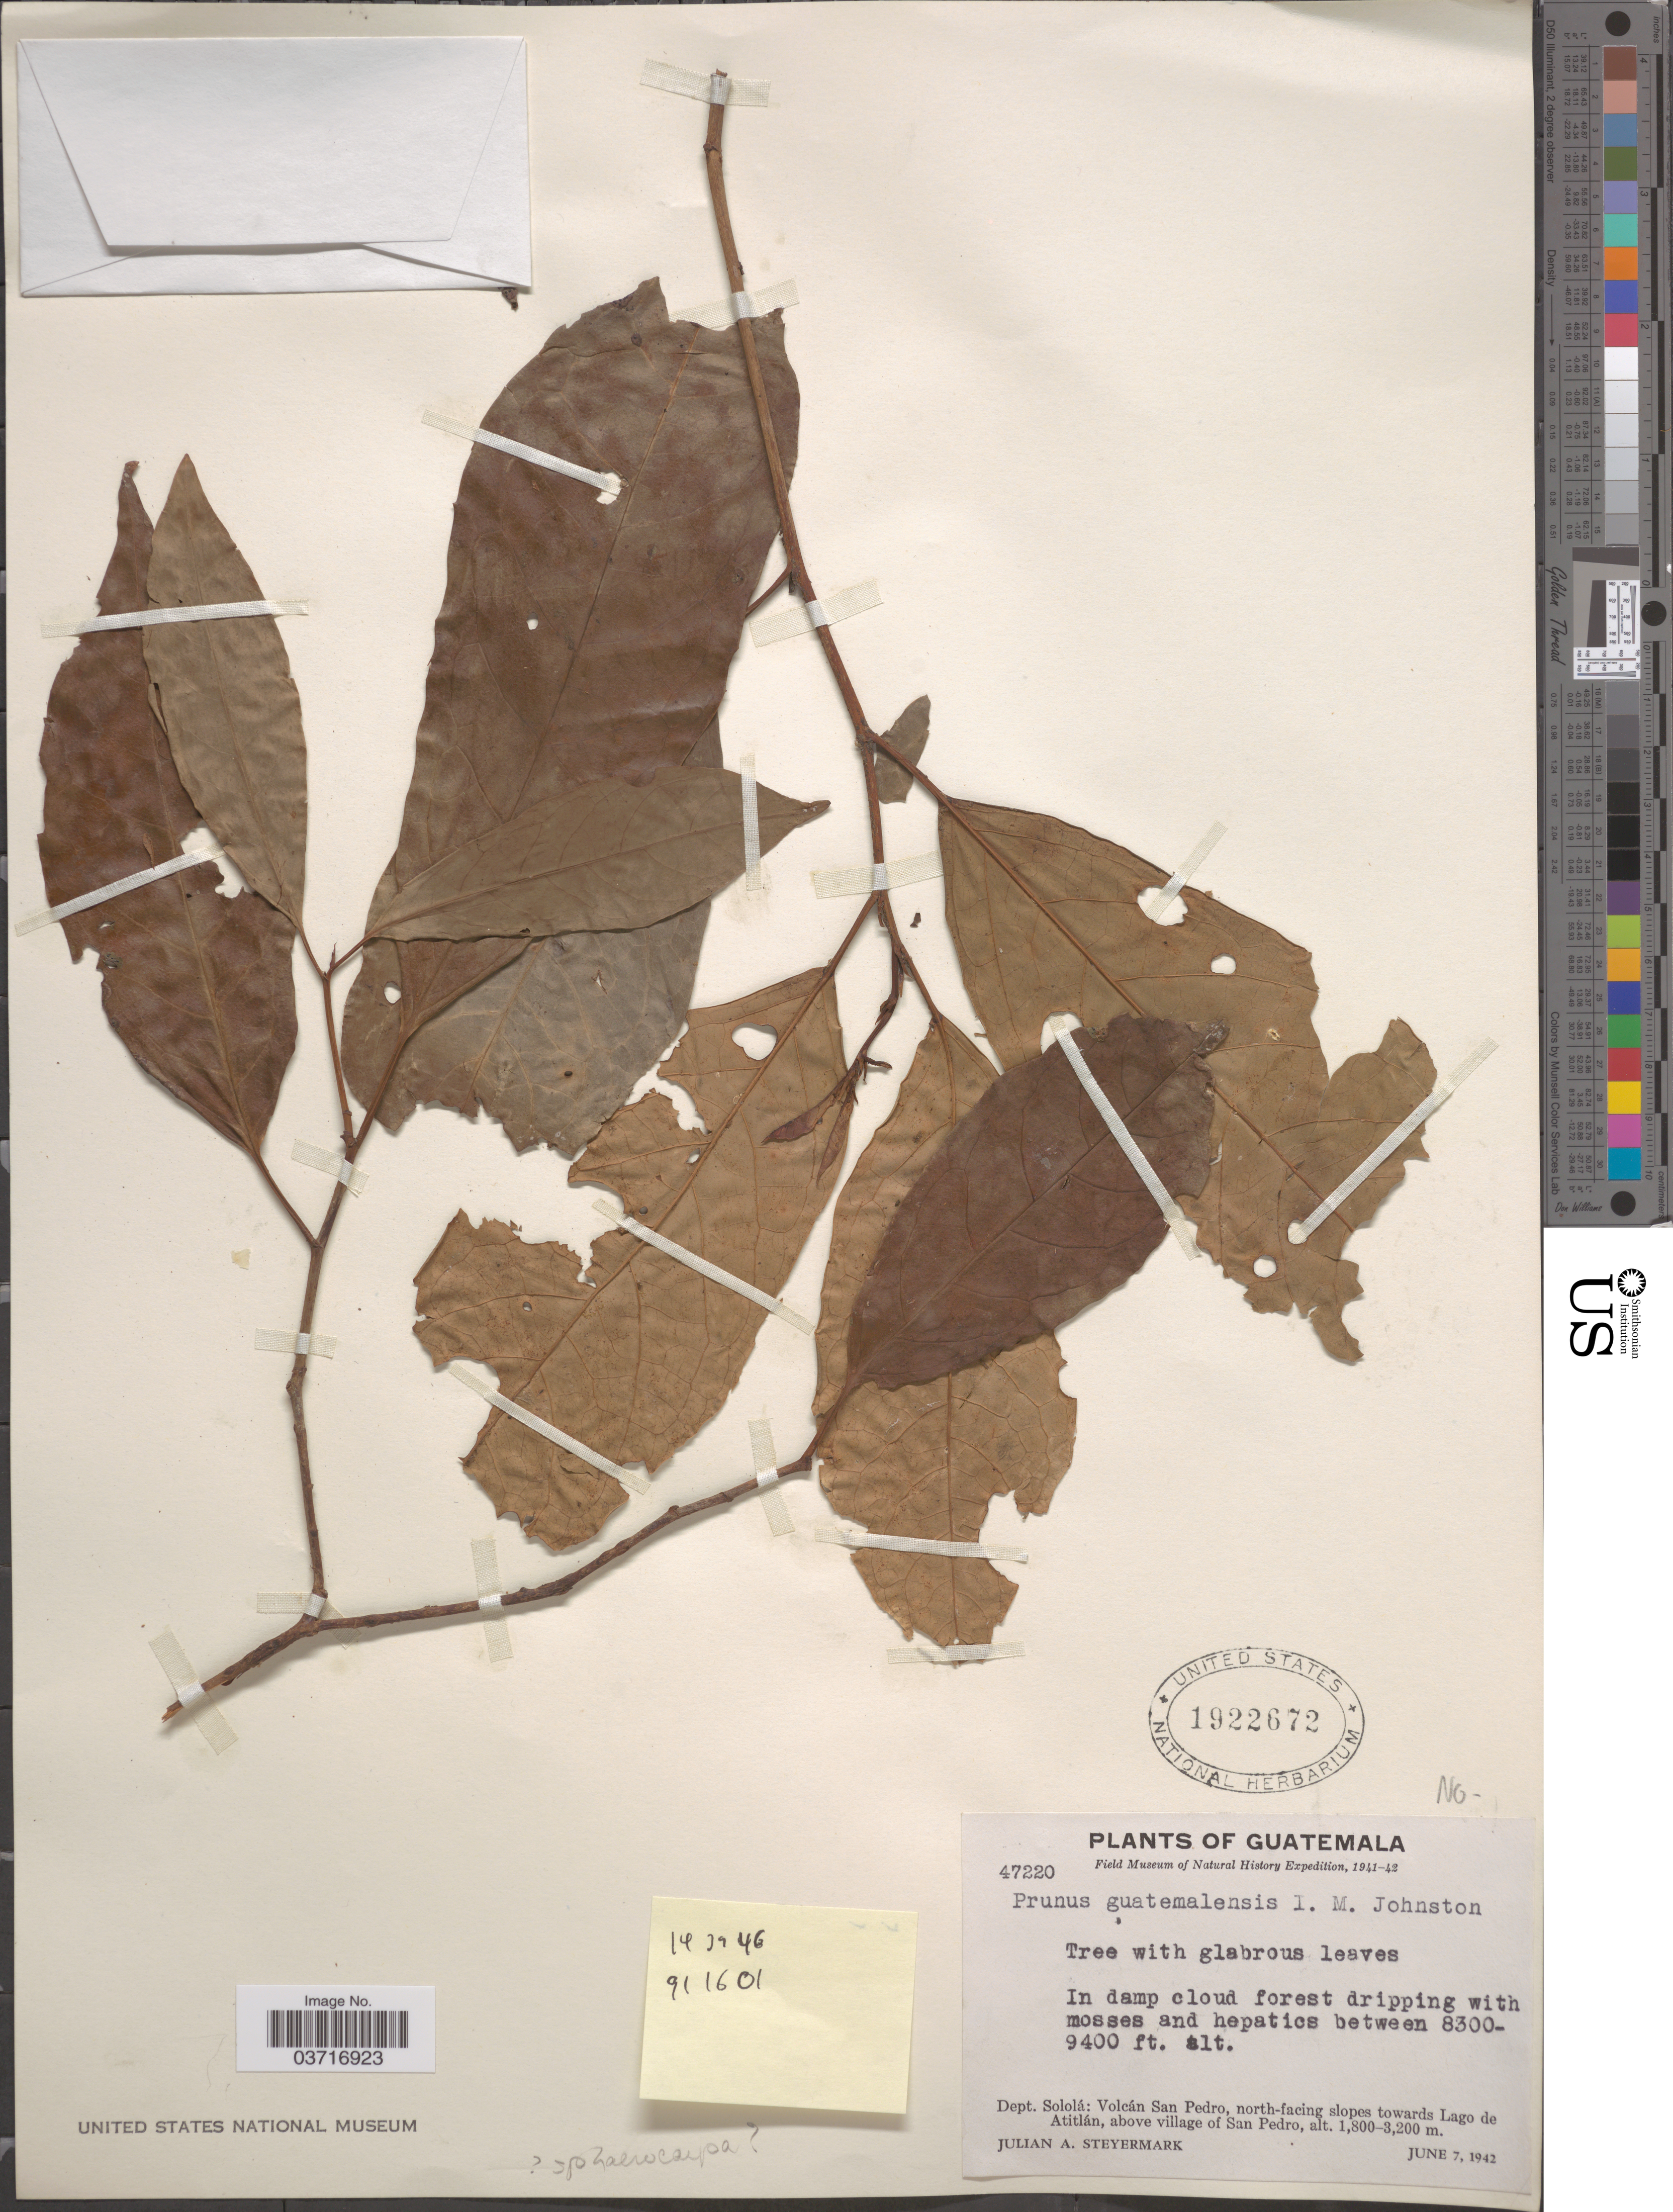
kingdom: Plantae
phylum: Tracheophyta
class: Magnoliopsida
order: Rosales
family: Rosaceae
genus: Prunus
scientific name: Prunus skutchii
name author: I.M. Johnst.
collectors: J. Steyermark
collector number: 47220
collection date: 1942-06-07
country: Guatemala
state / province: Solola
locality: Dept. Sololá: Volcán San Pedro, north-facing slopes towards Lago de Atitlán, above village of San Pedro.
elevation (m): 1800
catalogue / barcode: US 1922672